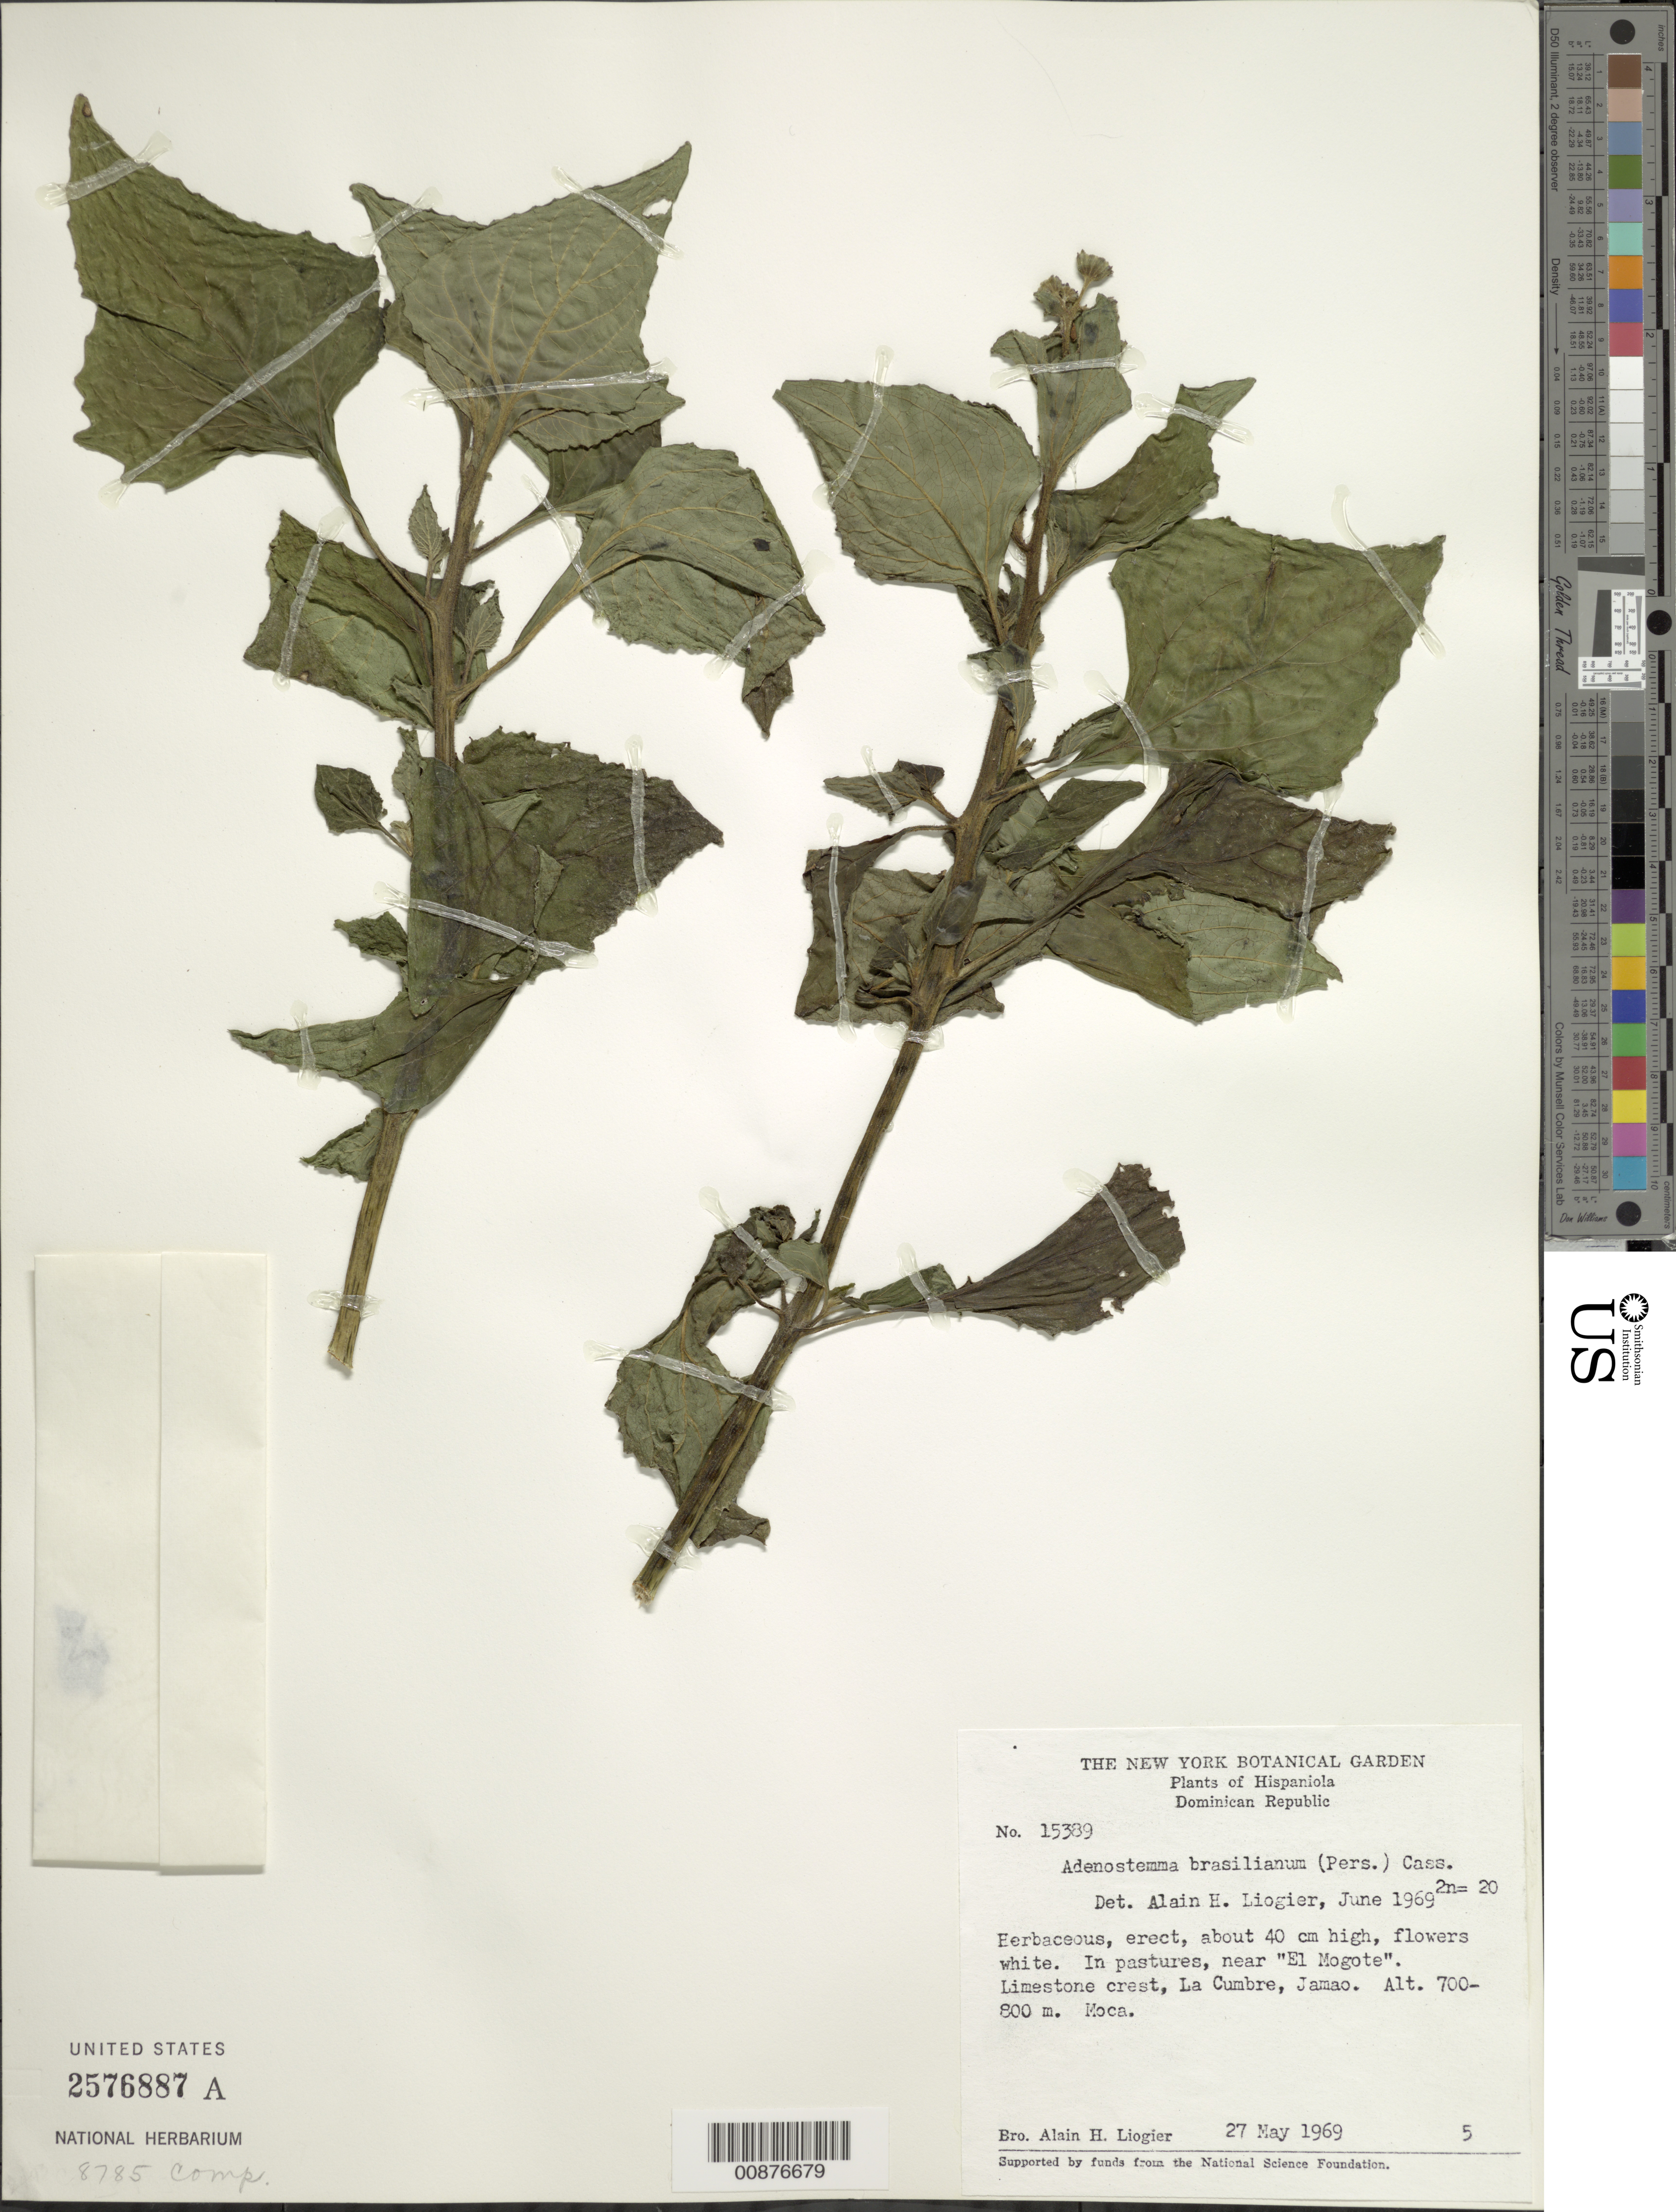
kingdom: Plantae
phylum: Tracheophyta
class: Magnoliopsida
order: Asterales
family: Asteraceae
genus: Adenostemma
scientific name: Adenostemma berteroi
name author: DC.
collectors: A. H. Liogier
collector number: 15389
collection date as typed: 27 May 1969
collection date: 1969-05-27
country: Dominican Republic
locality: Near "El Mogote". Crest, La Cumbre, Jamao. Moca.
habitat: In pastures, limestone crest of wooded hill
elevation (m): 700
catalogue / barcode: US 2576887A